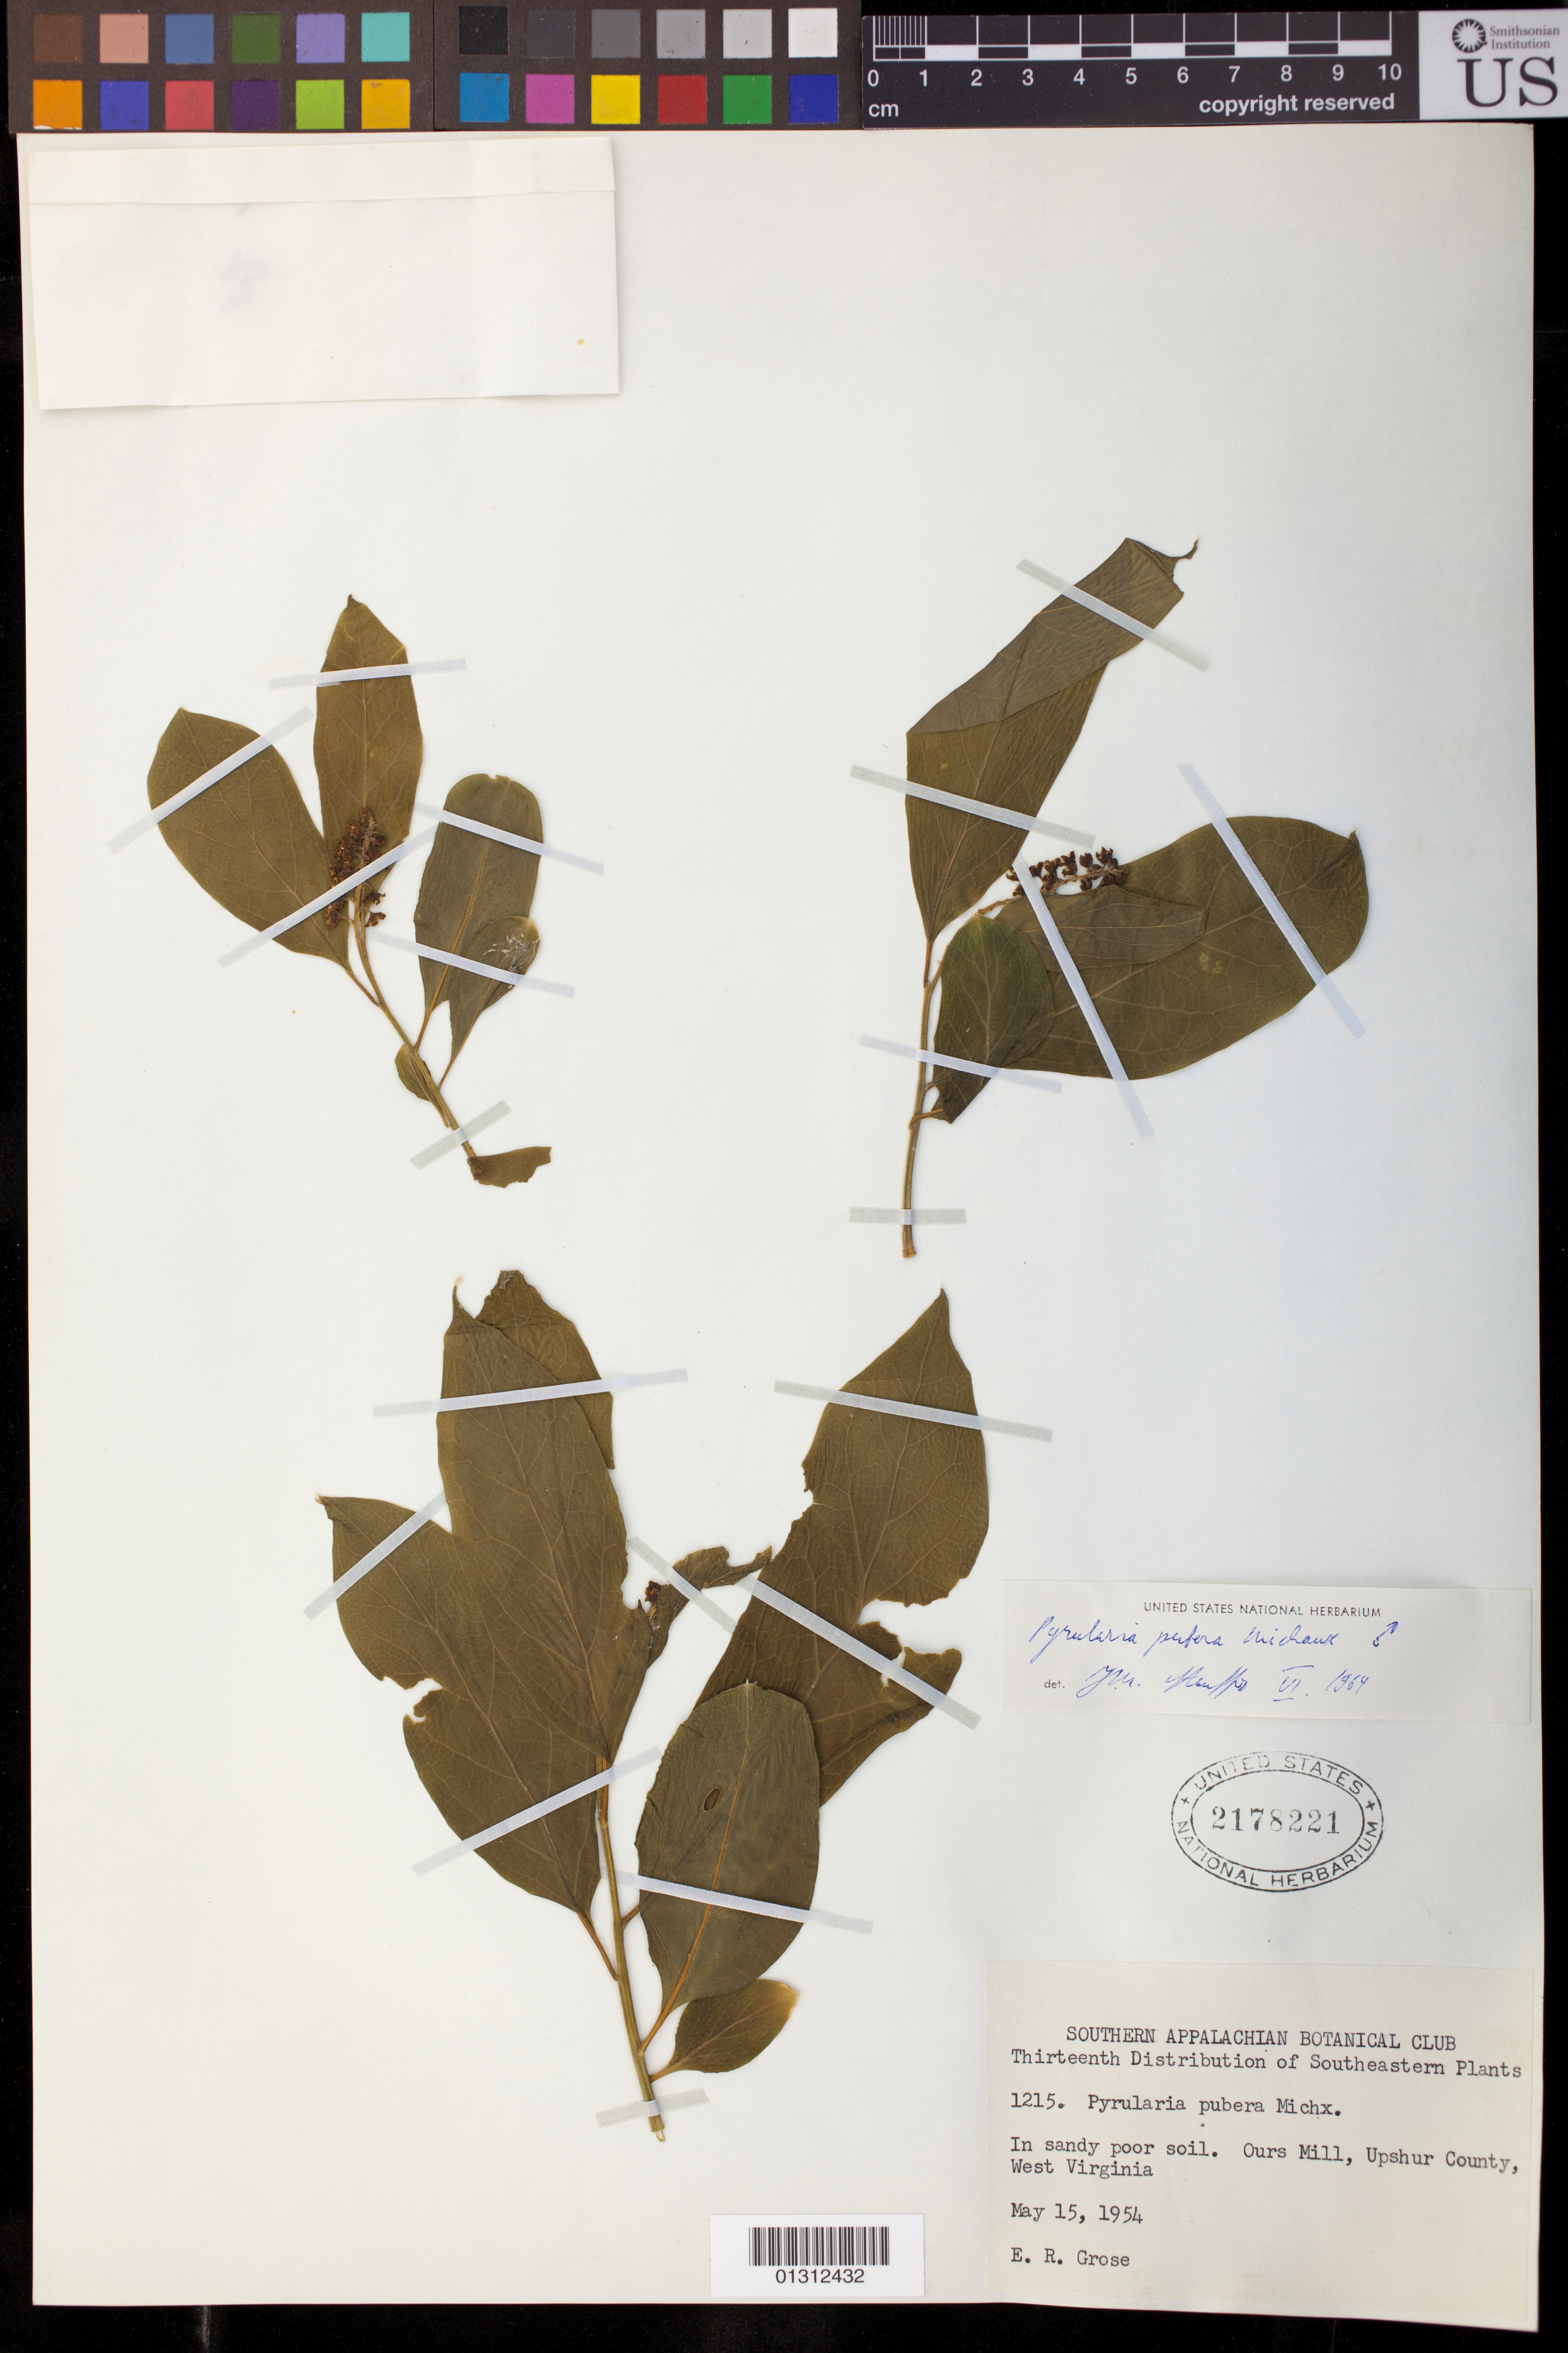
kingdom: Plantae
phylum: Tracheophyta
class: Magnoliopsida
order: Santalales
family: Cervantesiaceae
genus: Pyrularia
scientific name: Pyrularia pubera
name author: Michx.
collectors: E. Grose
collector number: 1215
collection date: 1954-05-15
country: United States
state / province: West Virginia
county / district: Upshur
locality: Ours Mill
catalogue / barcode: US 2178221